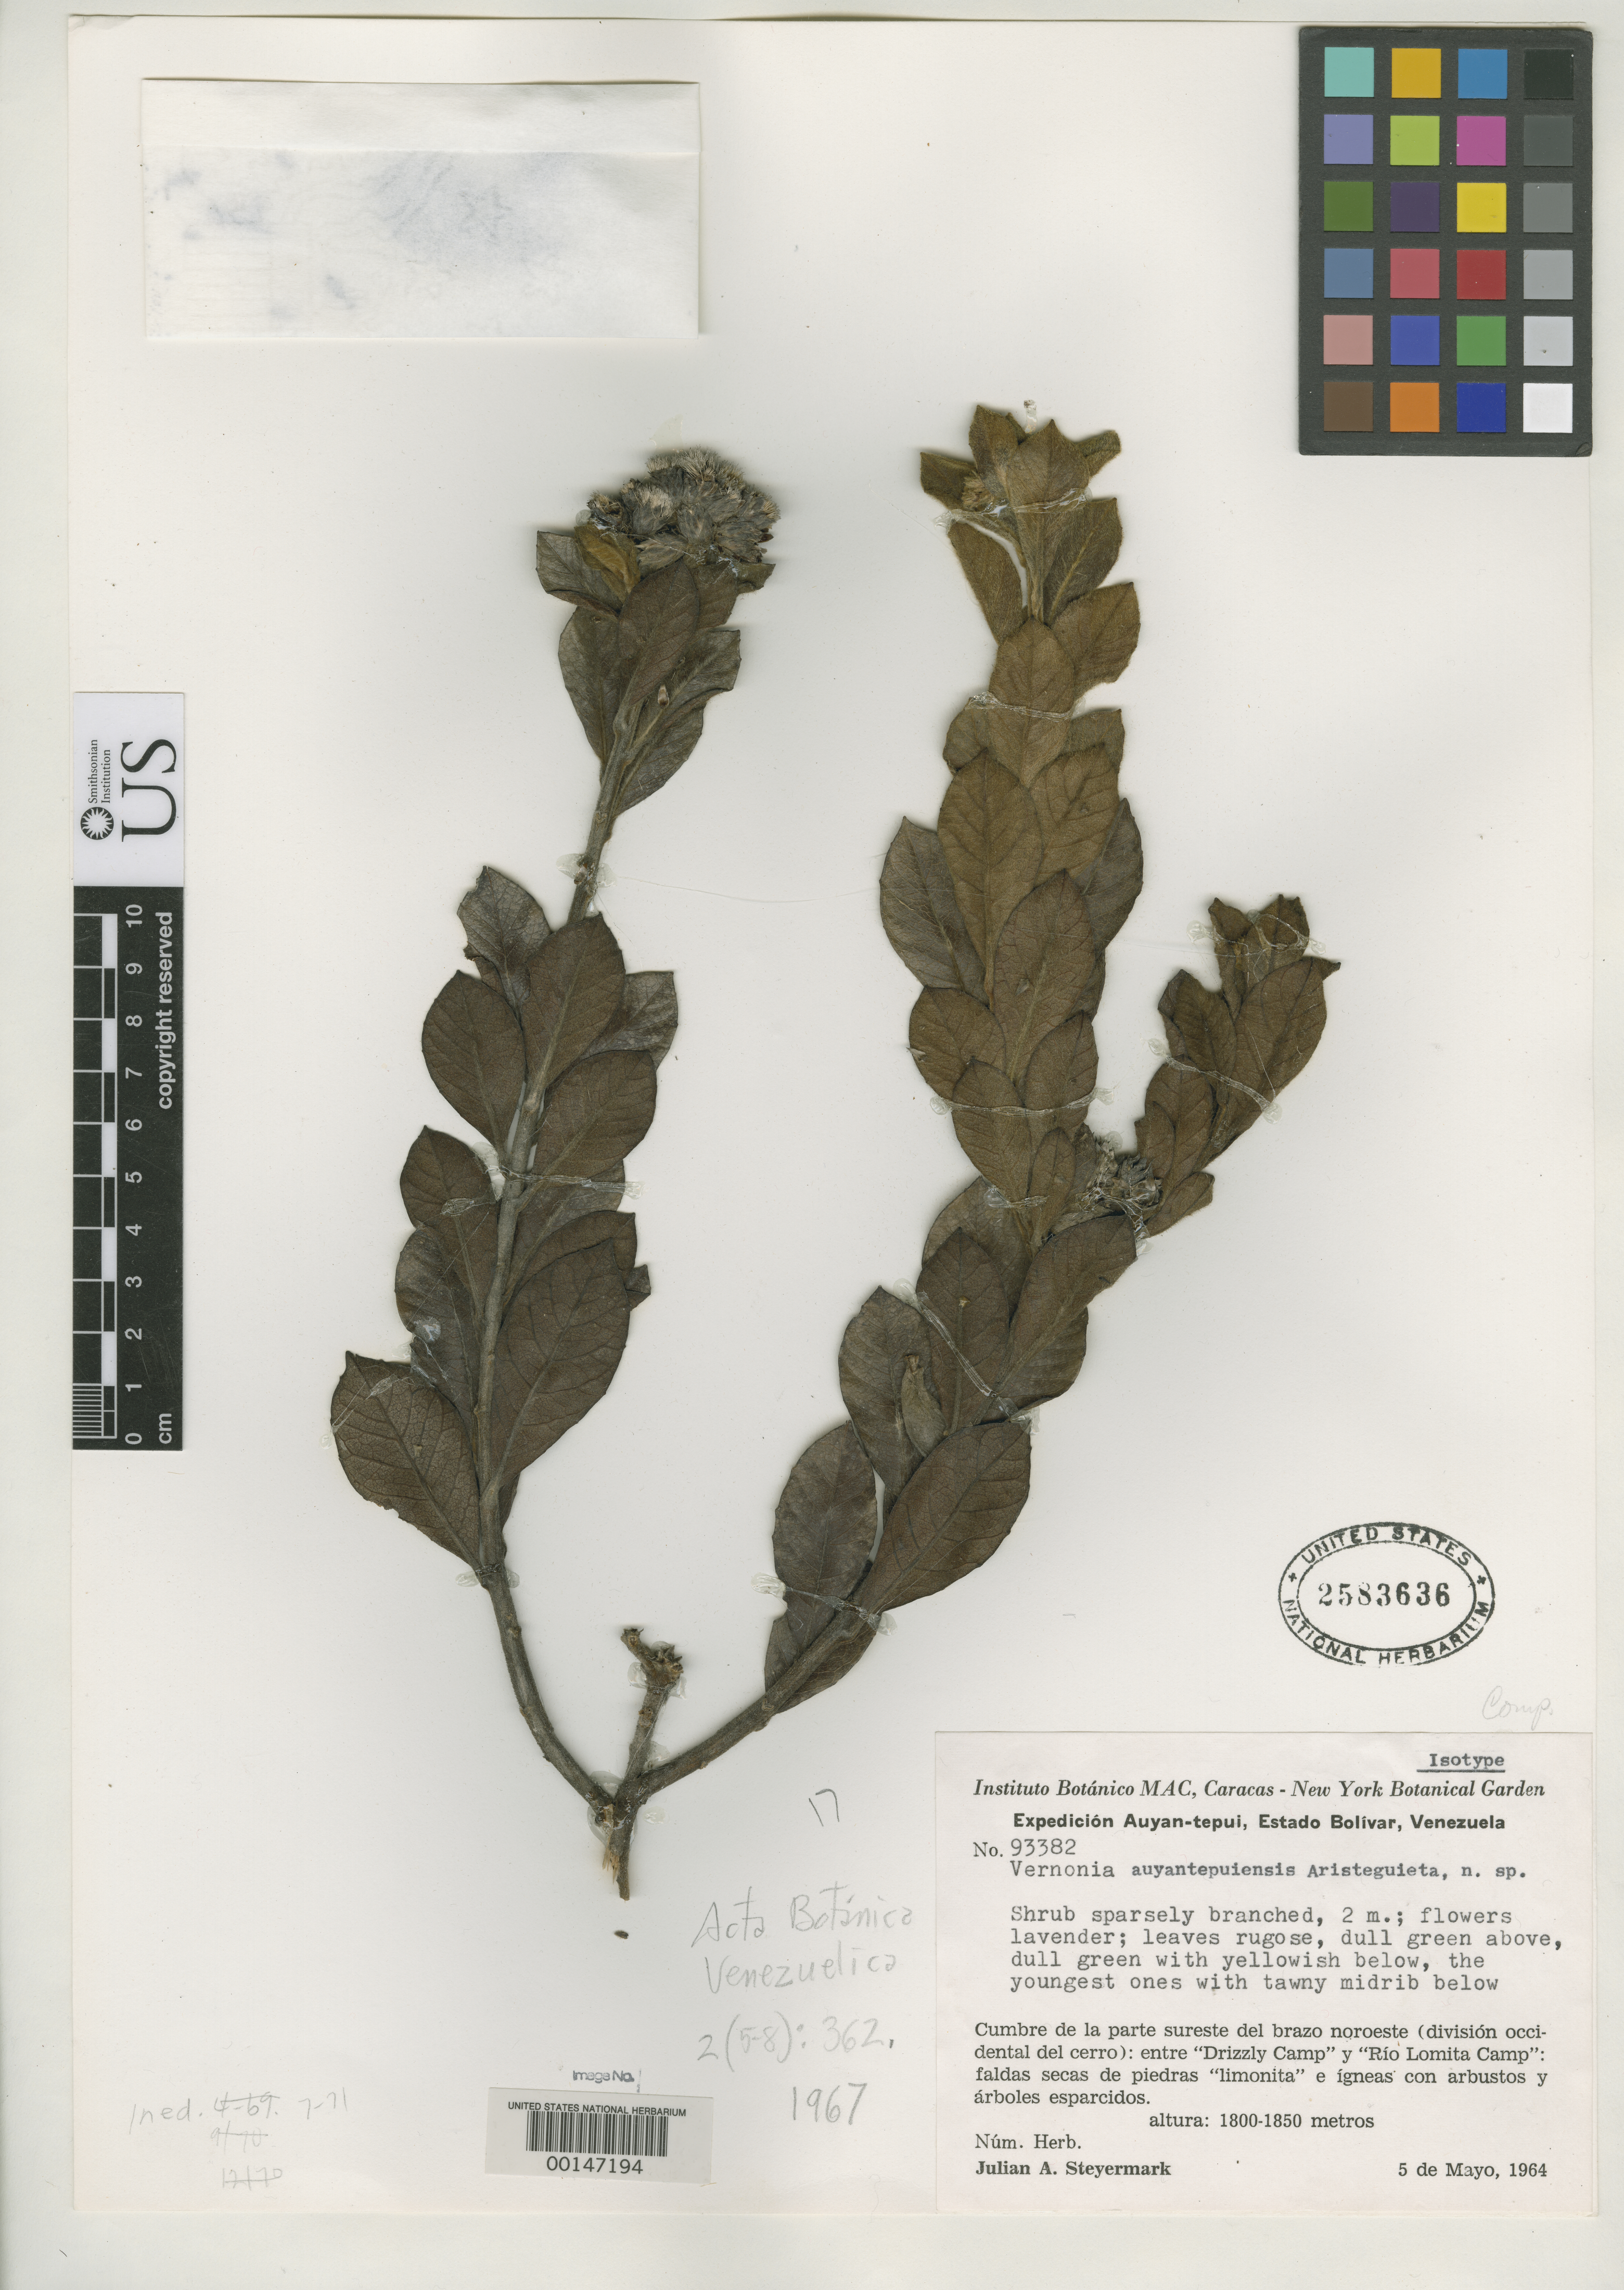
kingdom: Plantae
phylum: Tracheophyta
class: Magnoliopsida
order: Asterales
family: Asteraceae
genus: Vernonia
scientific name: Vernonia auyantepuiensis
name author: Aristeg.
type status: Isotype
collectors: J. Steyermark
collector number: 93382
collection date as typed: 05 May 1964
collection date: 1964-05-05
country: Venezuela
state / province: Bolivar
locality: Auyan-tepui, between Drizzly Camp and Rio Lomita camp.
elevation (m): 1800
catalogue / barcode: US 2583636